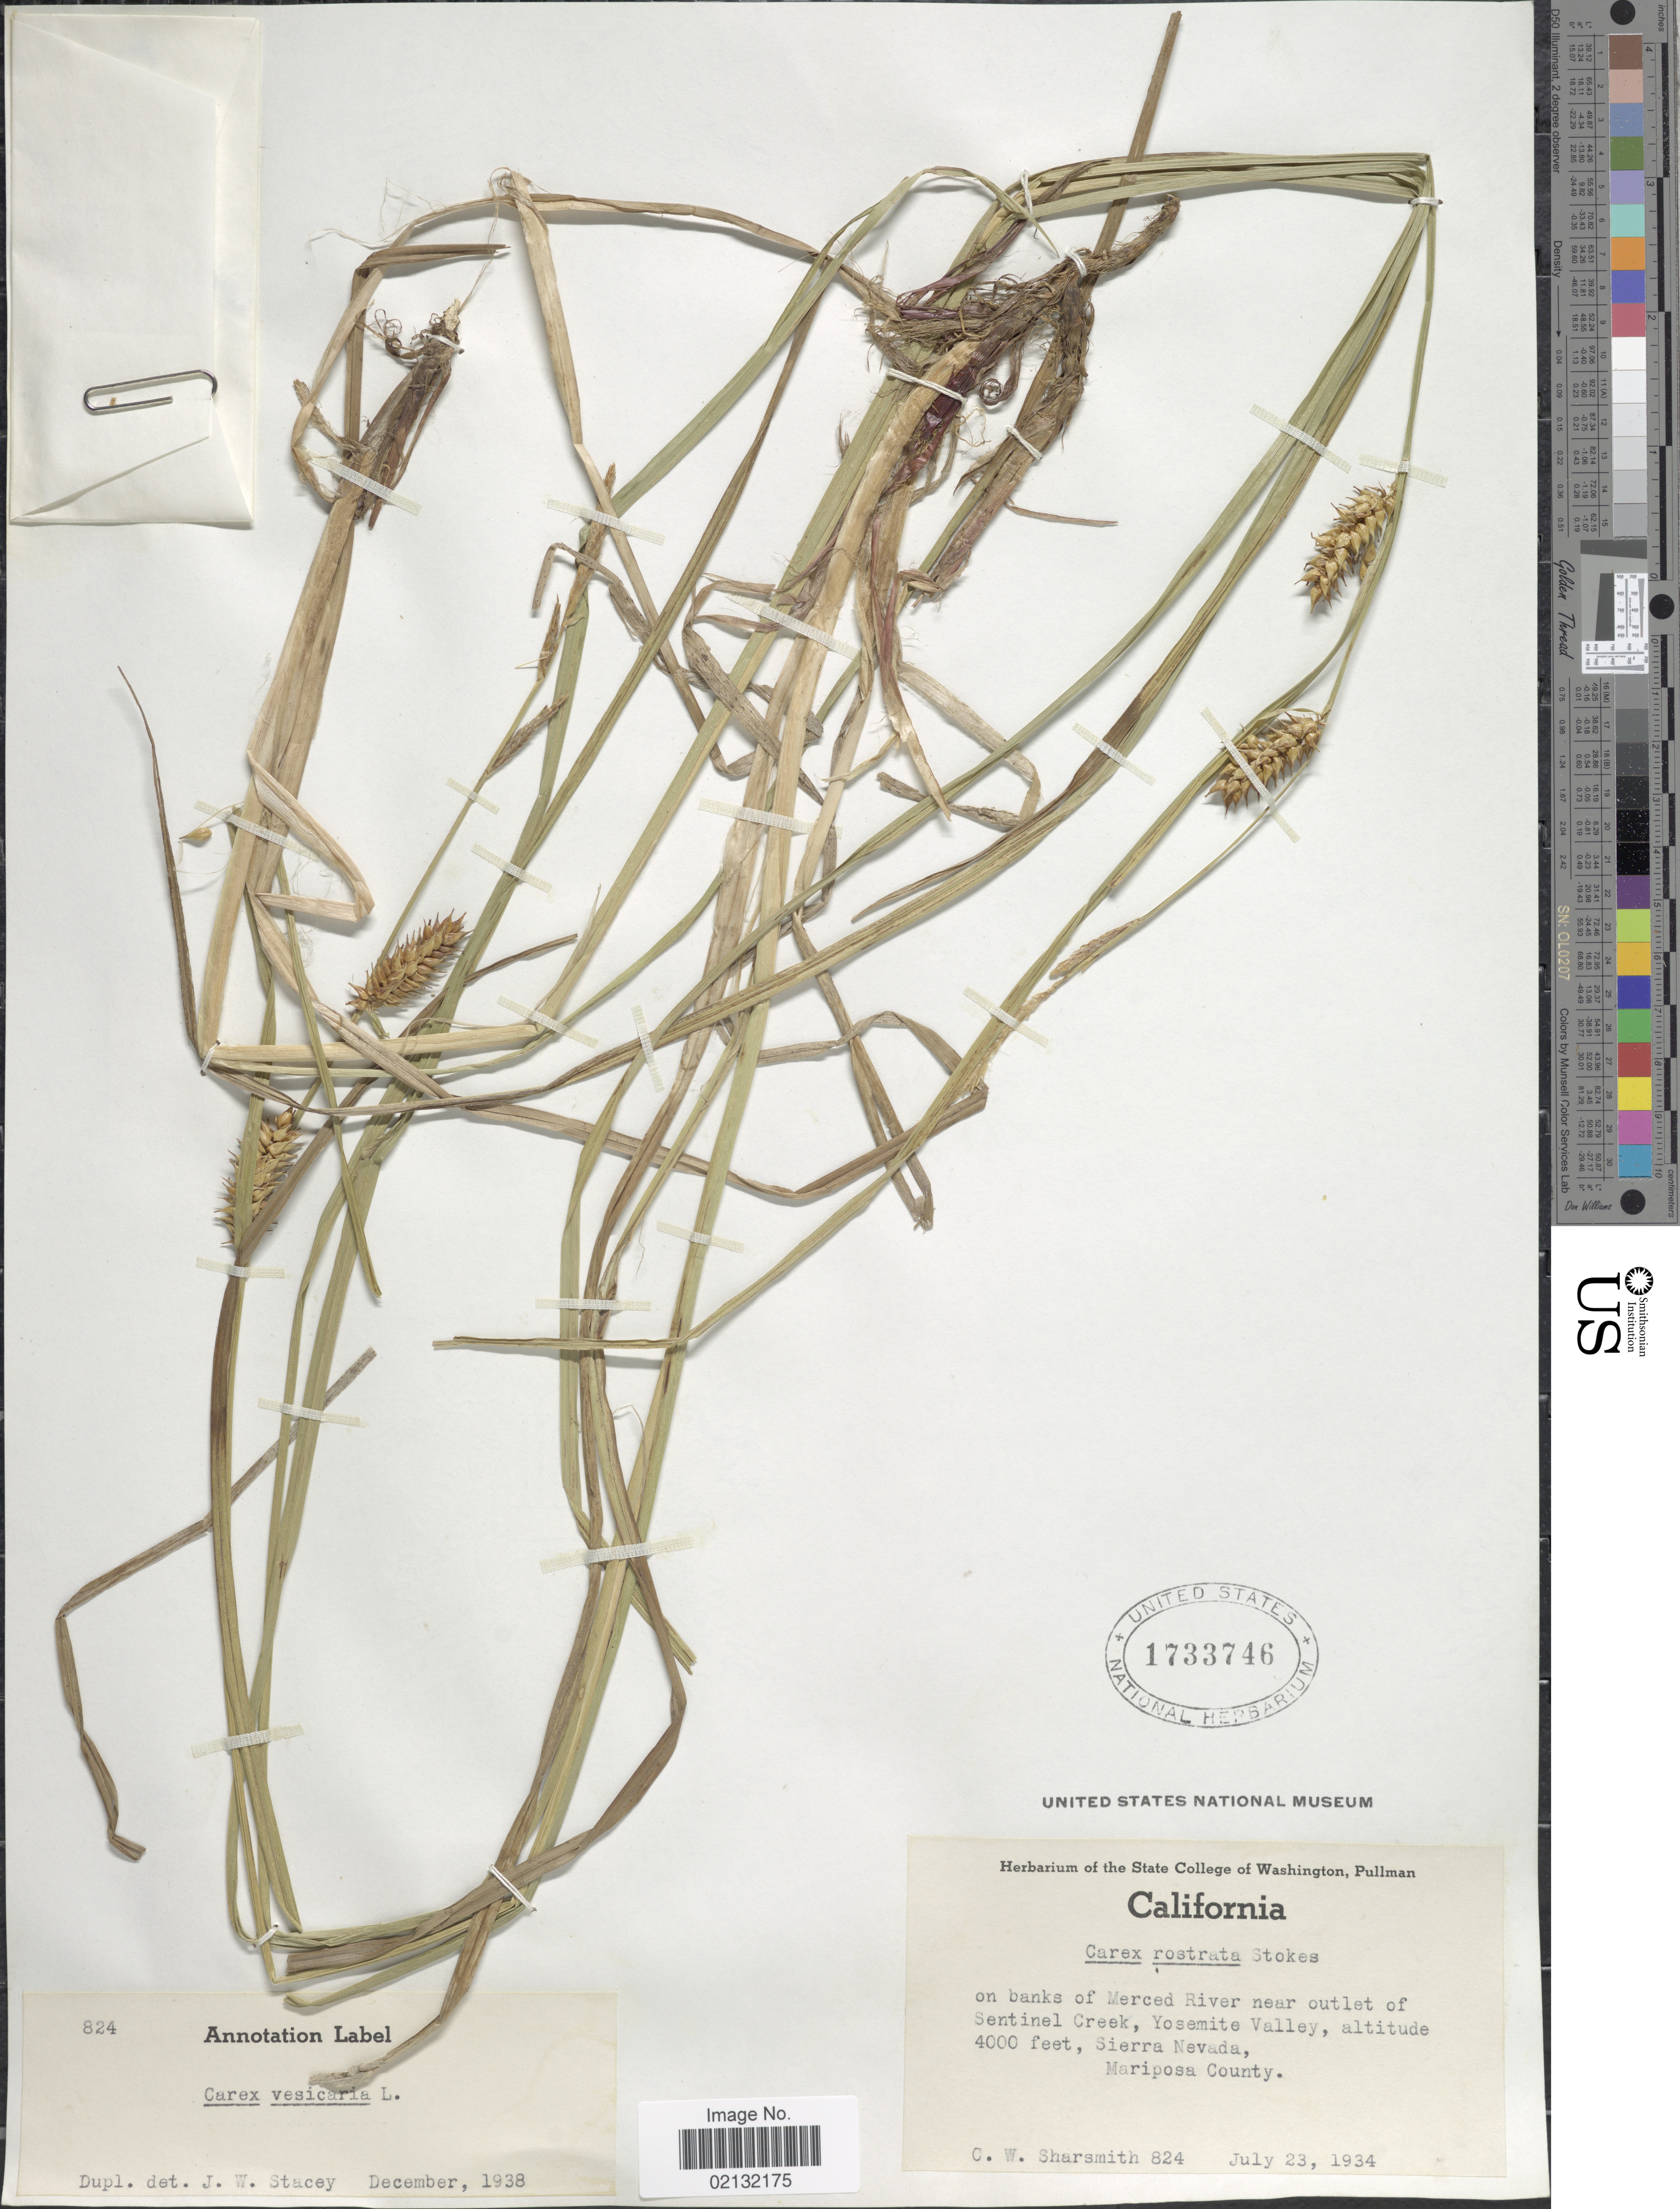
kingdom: Plantae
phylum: Tracheophyta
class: Liliopsida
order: Poales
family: Cyperaceae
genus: Carex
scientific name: Carex rostrata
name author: Stokes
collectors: C. Sharsmith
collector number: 824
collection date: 1934-07-23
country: United States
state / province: California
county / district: Mariposa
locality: On banks of Merced River near outlet of Sentinel Creek, Yosemite Valley. Sierra Nevada. Mariposa County.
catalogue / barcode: US 1733746